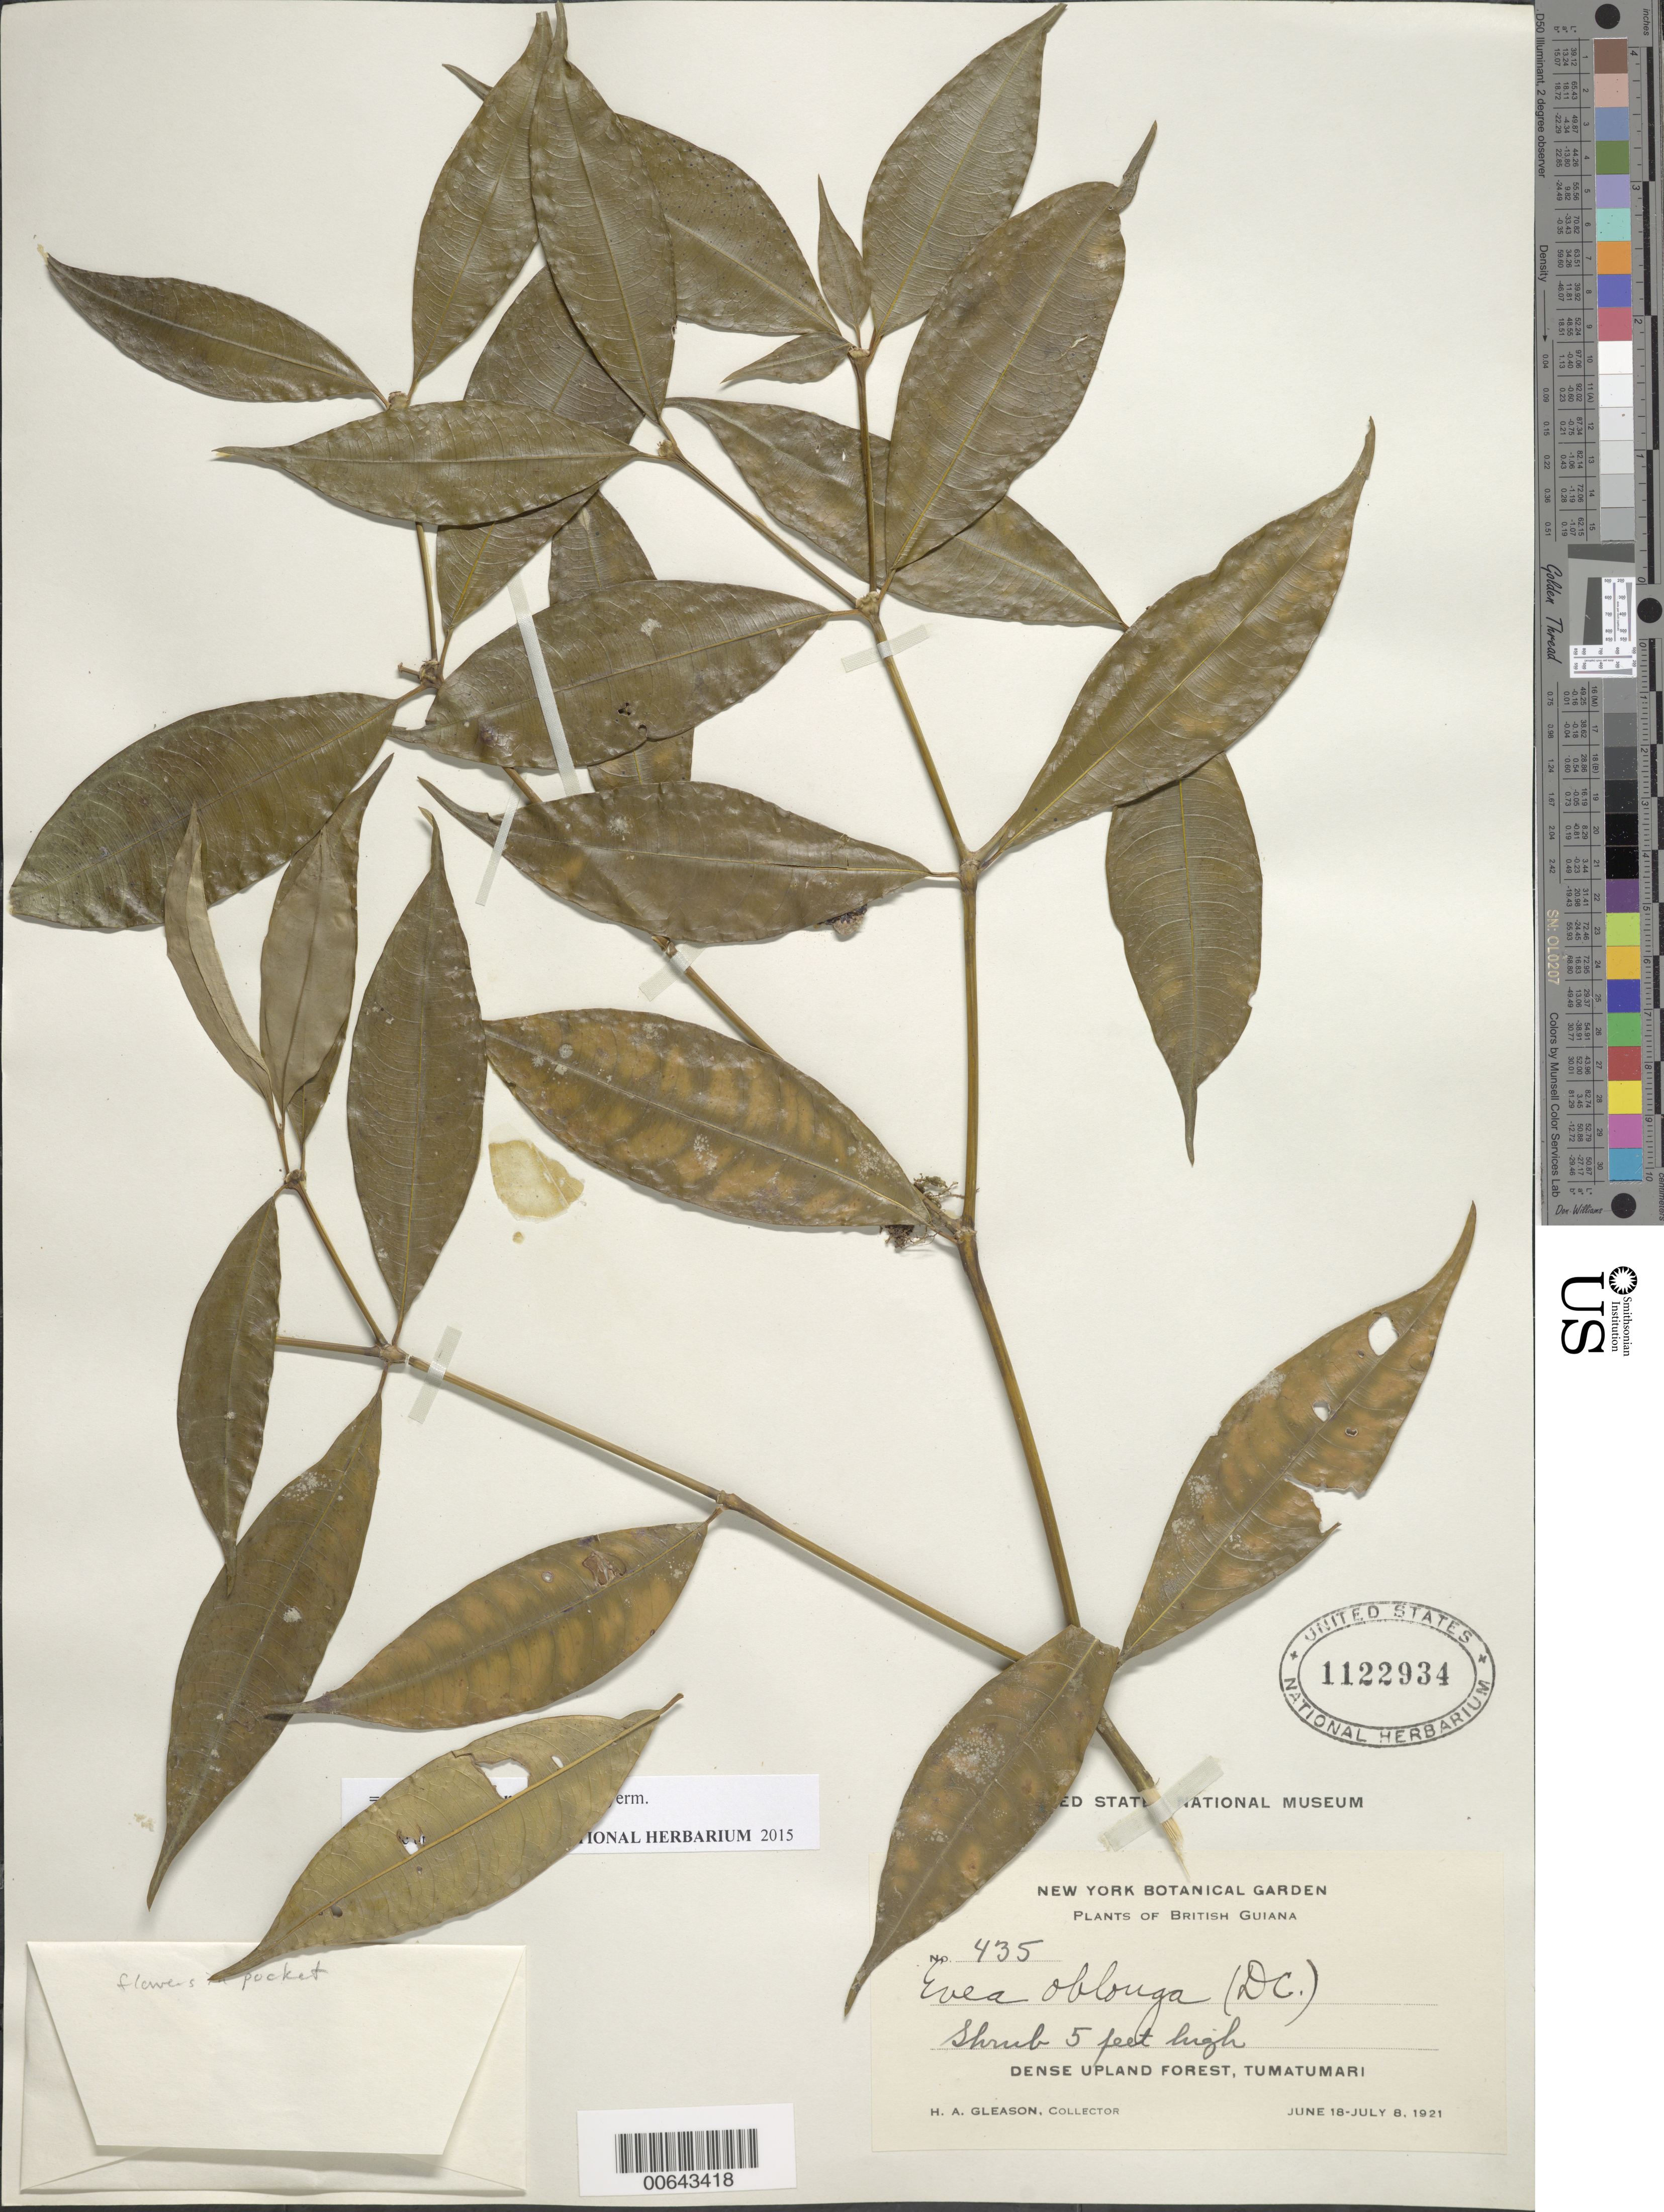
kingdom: Plantae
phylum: Tracheophyta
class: Magnoliopsida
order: Gentianales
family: Rubiaceae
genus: Palicourea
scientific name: Palicourea oblonga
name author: (DC.) Delprete & J.H. Kirkbr.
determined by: Kirkbride, J. H., Jr.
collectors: H. A. Gleason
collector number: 435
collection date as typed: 18-Jun-21 to 8-Jul-21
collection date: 1921-06-18/1921-07-08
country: Guyana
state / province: Potaro-Siparuni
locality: Tumatumari Village, Potaro R.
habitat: Dense upland forest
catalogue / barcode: US 1122934